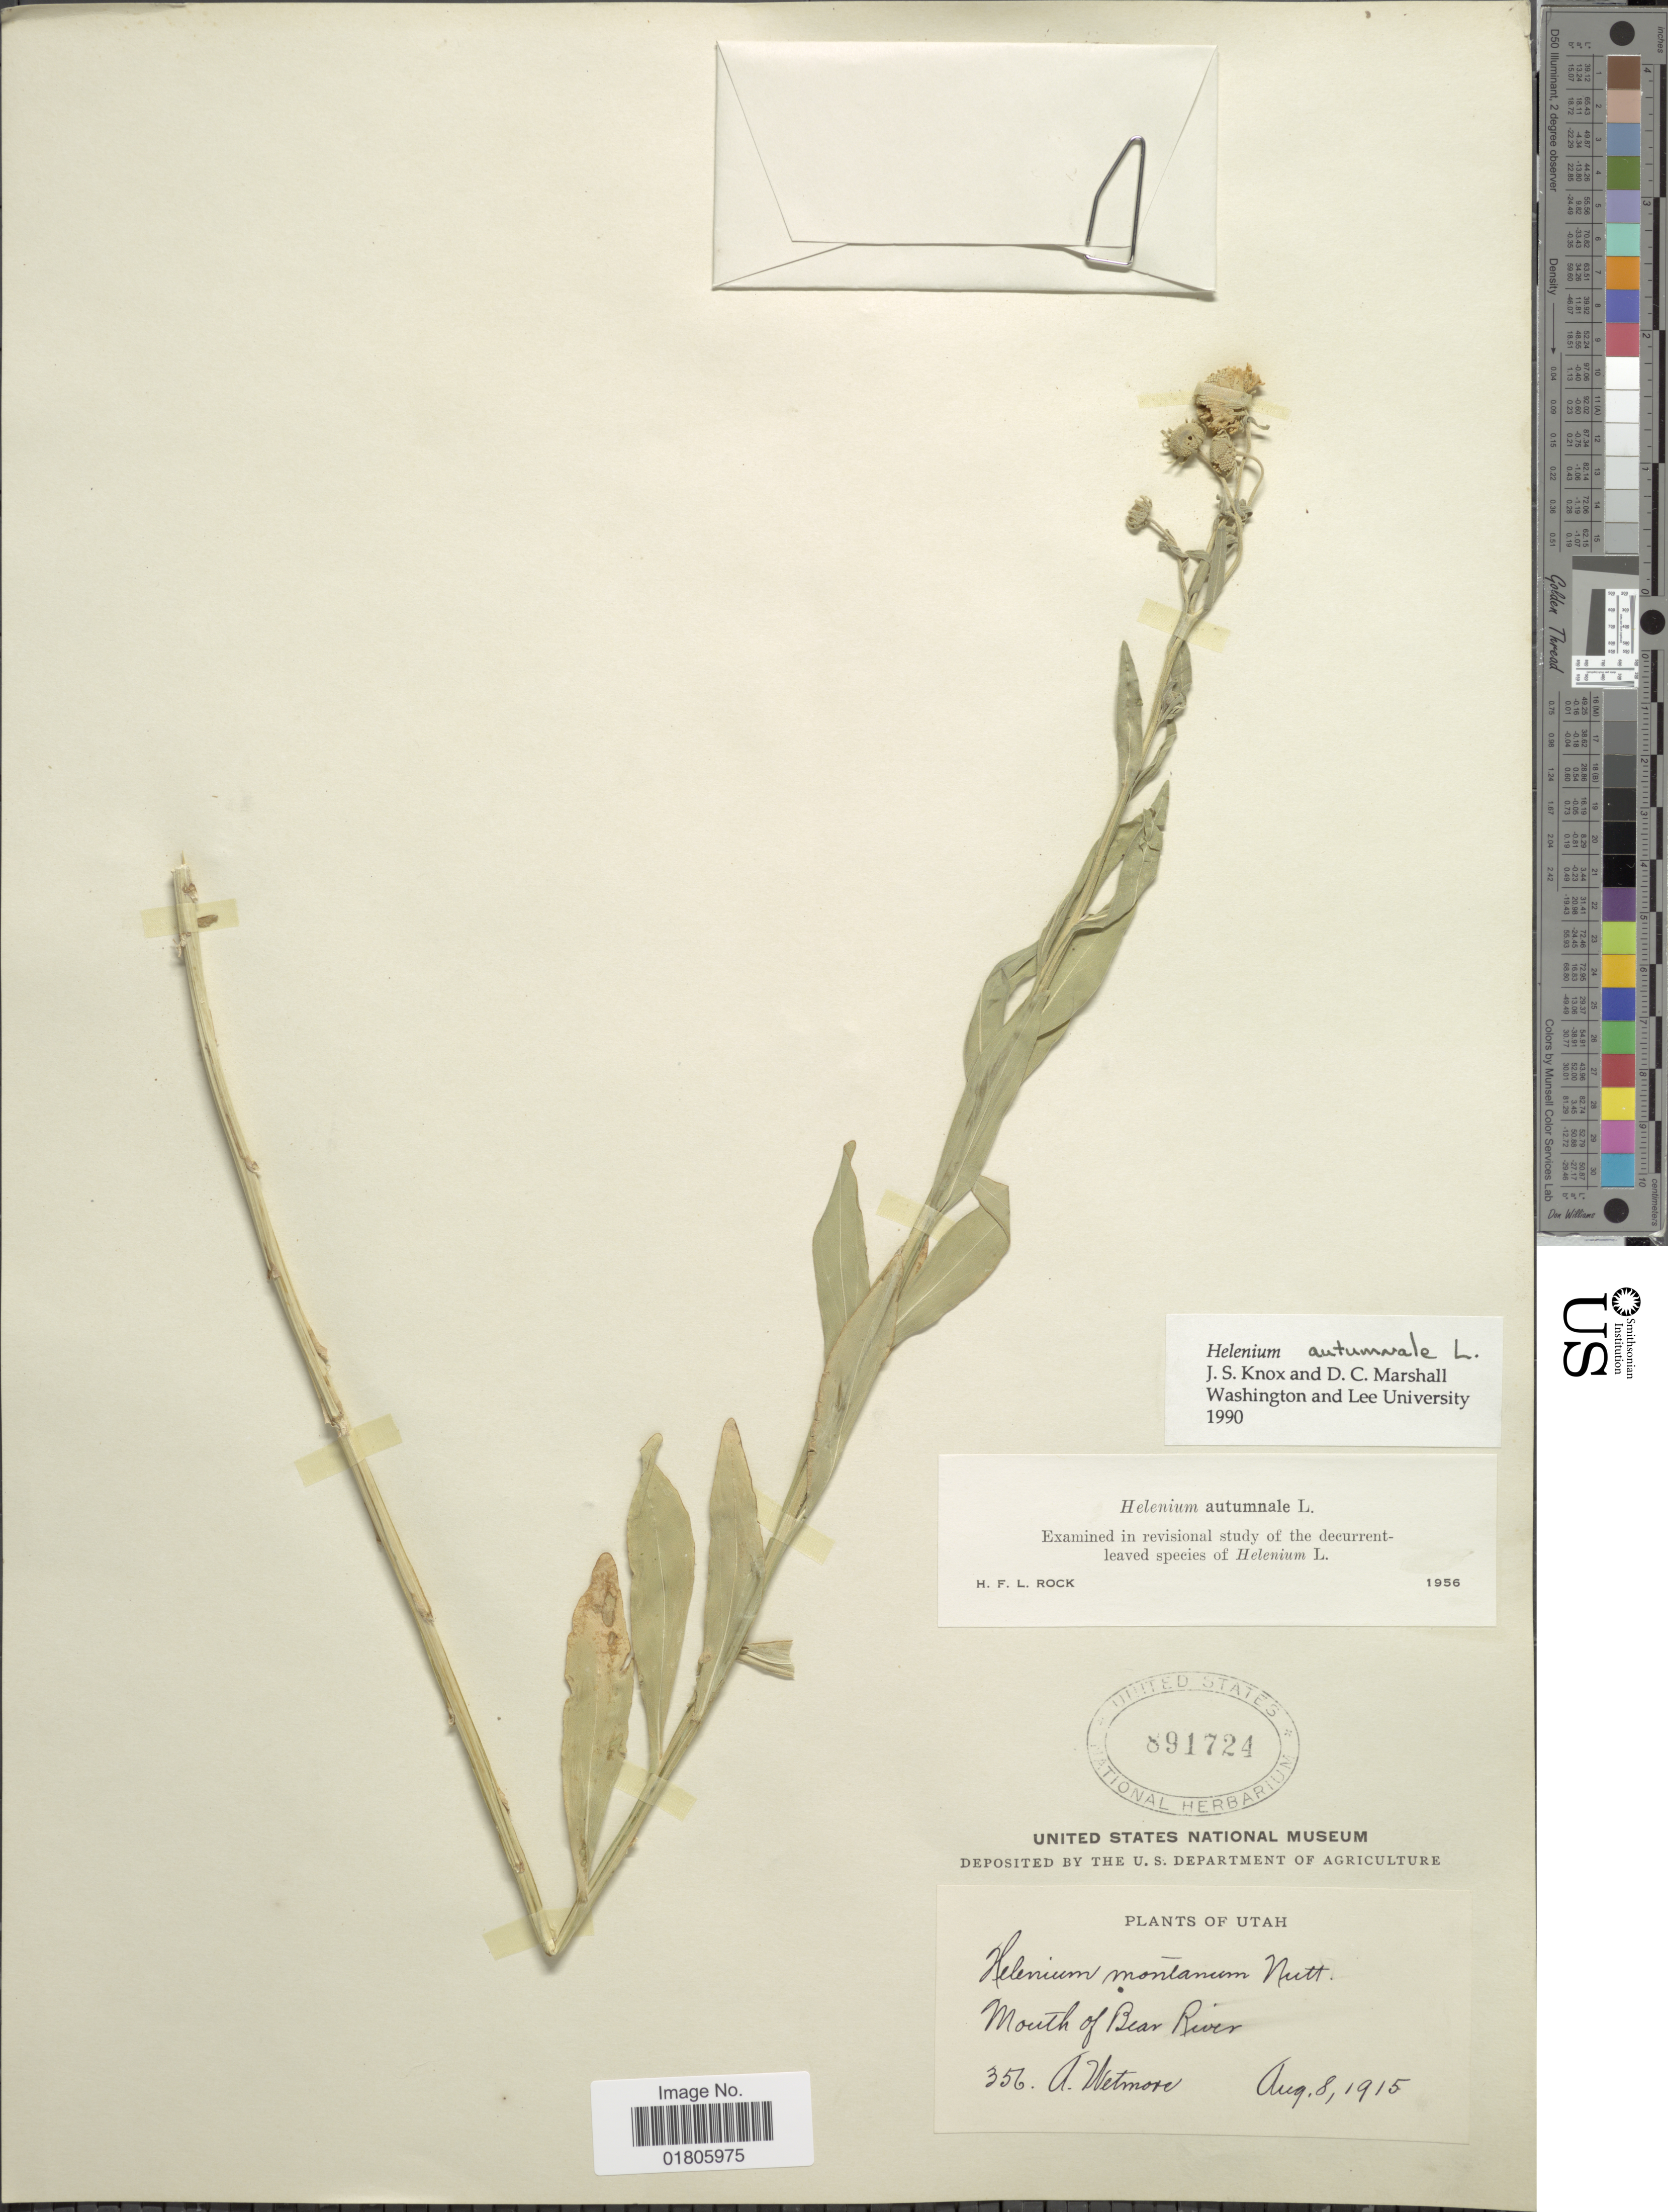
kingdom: Plantae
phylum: Tracheophyta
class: Magnoliopsida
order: Asterales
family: Asteraceae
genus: Helenium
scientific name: Helenium autumnale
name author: L.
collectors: A. Wetmore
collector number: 356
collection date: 1915-08-08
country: United States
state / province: Utah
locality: Mouth of Bear River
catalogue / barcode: US 891724